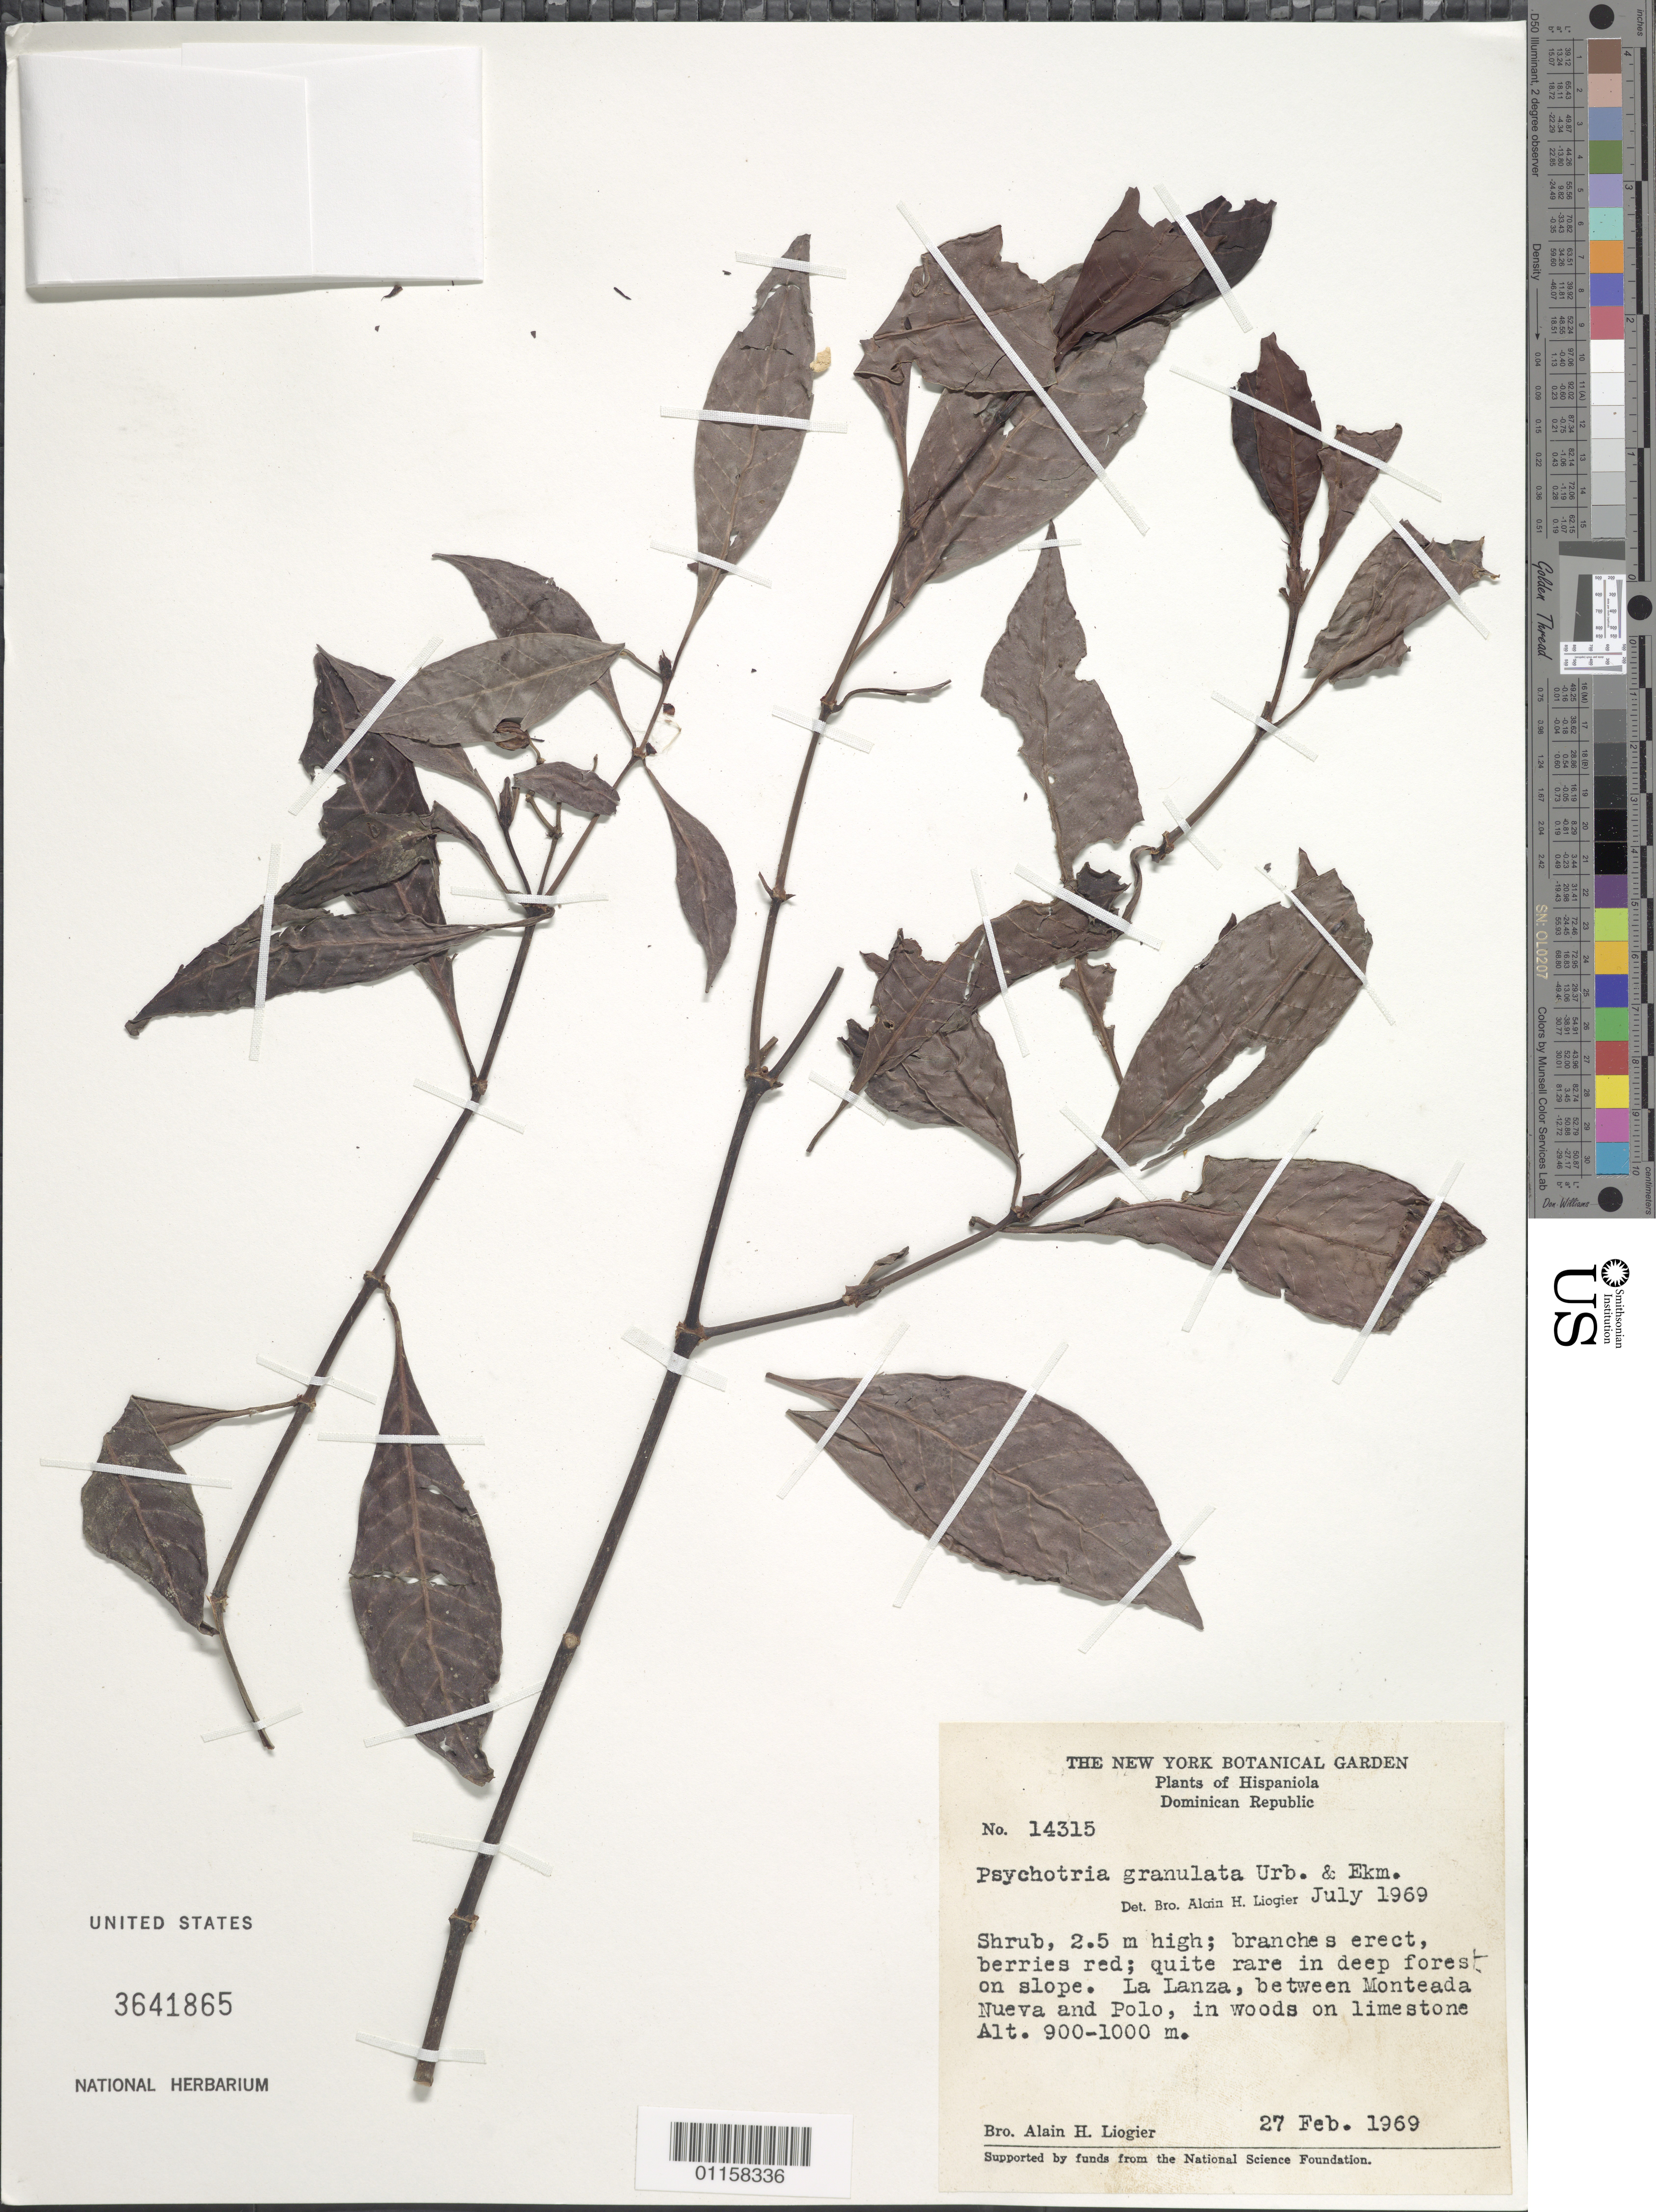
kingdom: Plantae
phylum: Tracheophyta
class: Magnoliopsida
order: Gentianales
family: Rubiaceae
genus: Psychotria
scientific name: Psychotria granulata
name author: Urb. & Ekman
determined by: Liogier, Alain H.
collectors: A. H. Liogier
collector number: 14315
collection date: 1969-02-27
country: Dominican Republic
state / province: Barahona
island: Hispaniola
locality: La Lanza, between Monteada Nueva and Polo.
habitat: In woods on limestone; quite rare in deep forest on slope.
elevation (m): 900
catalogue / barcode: US 3641865